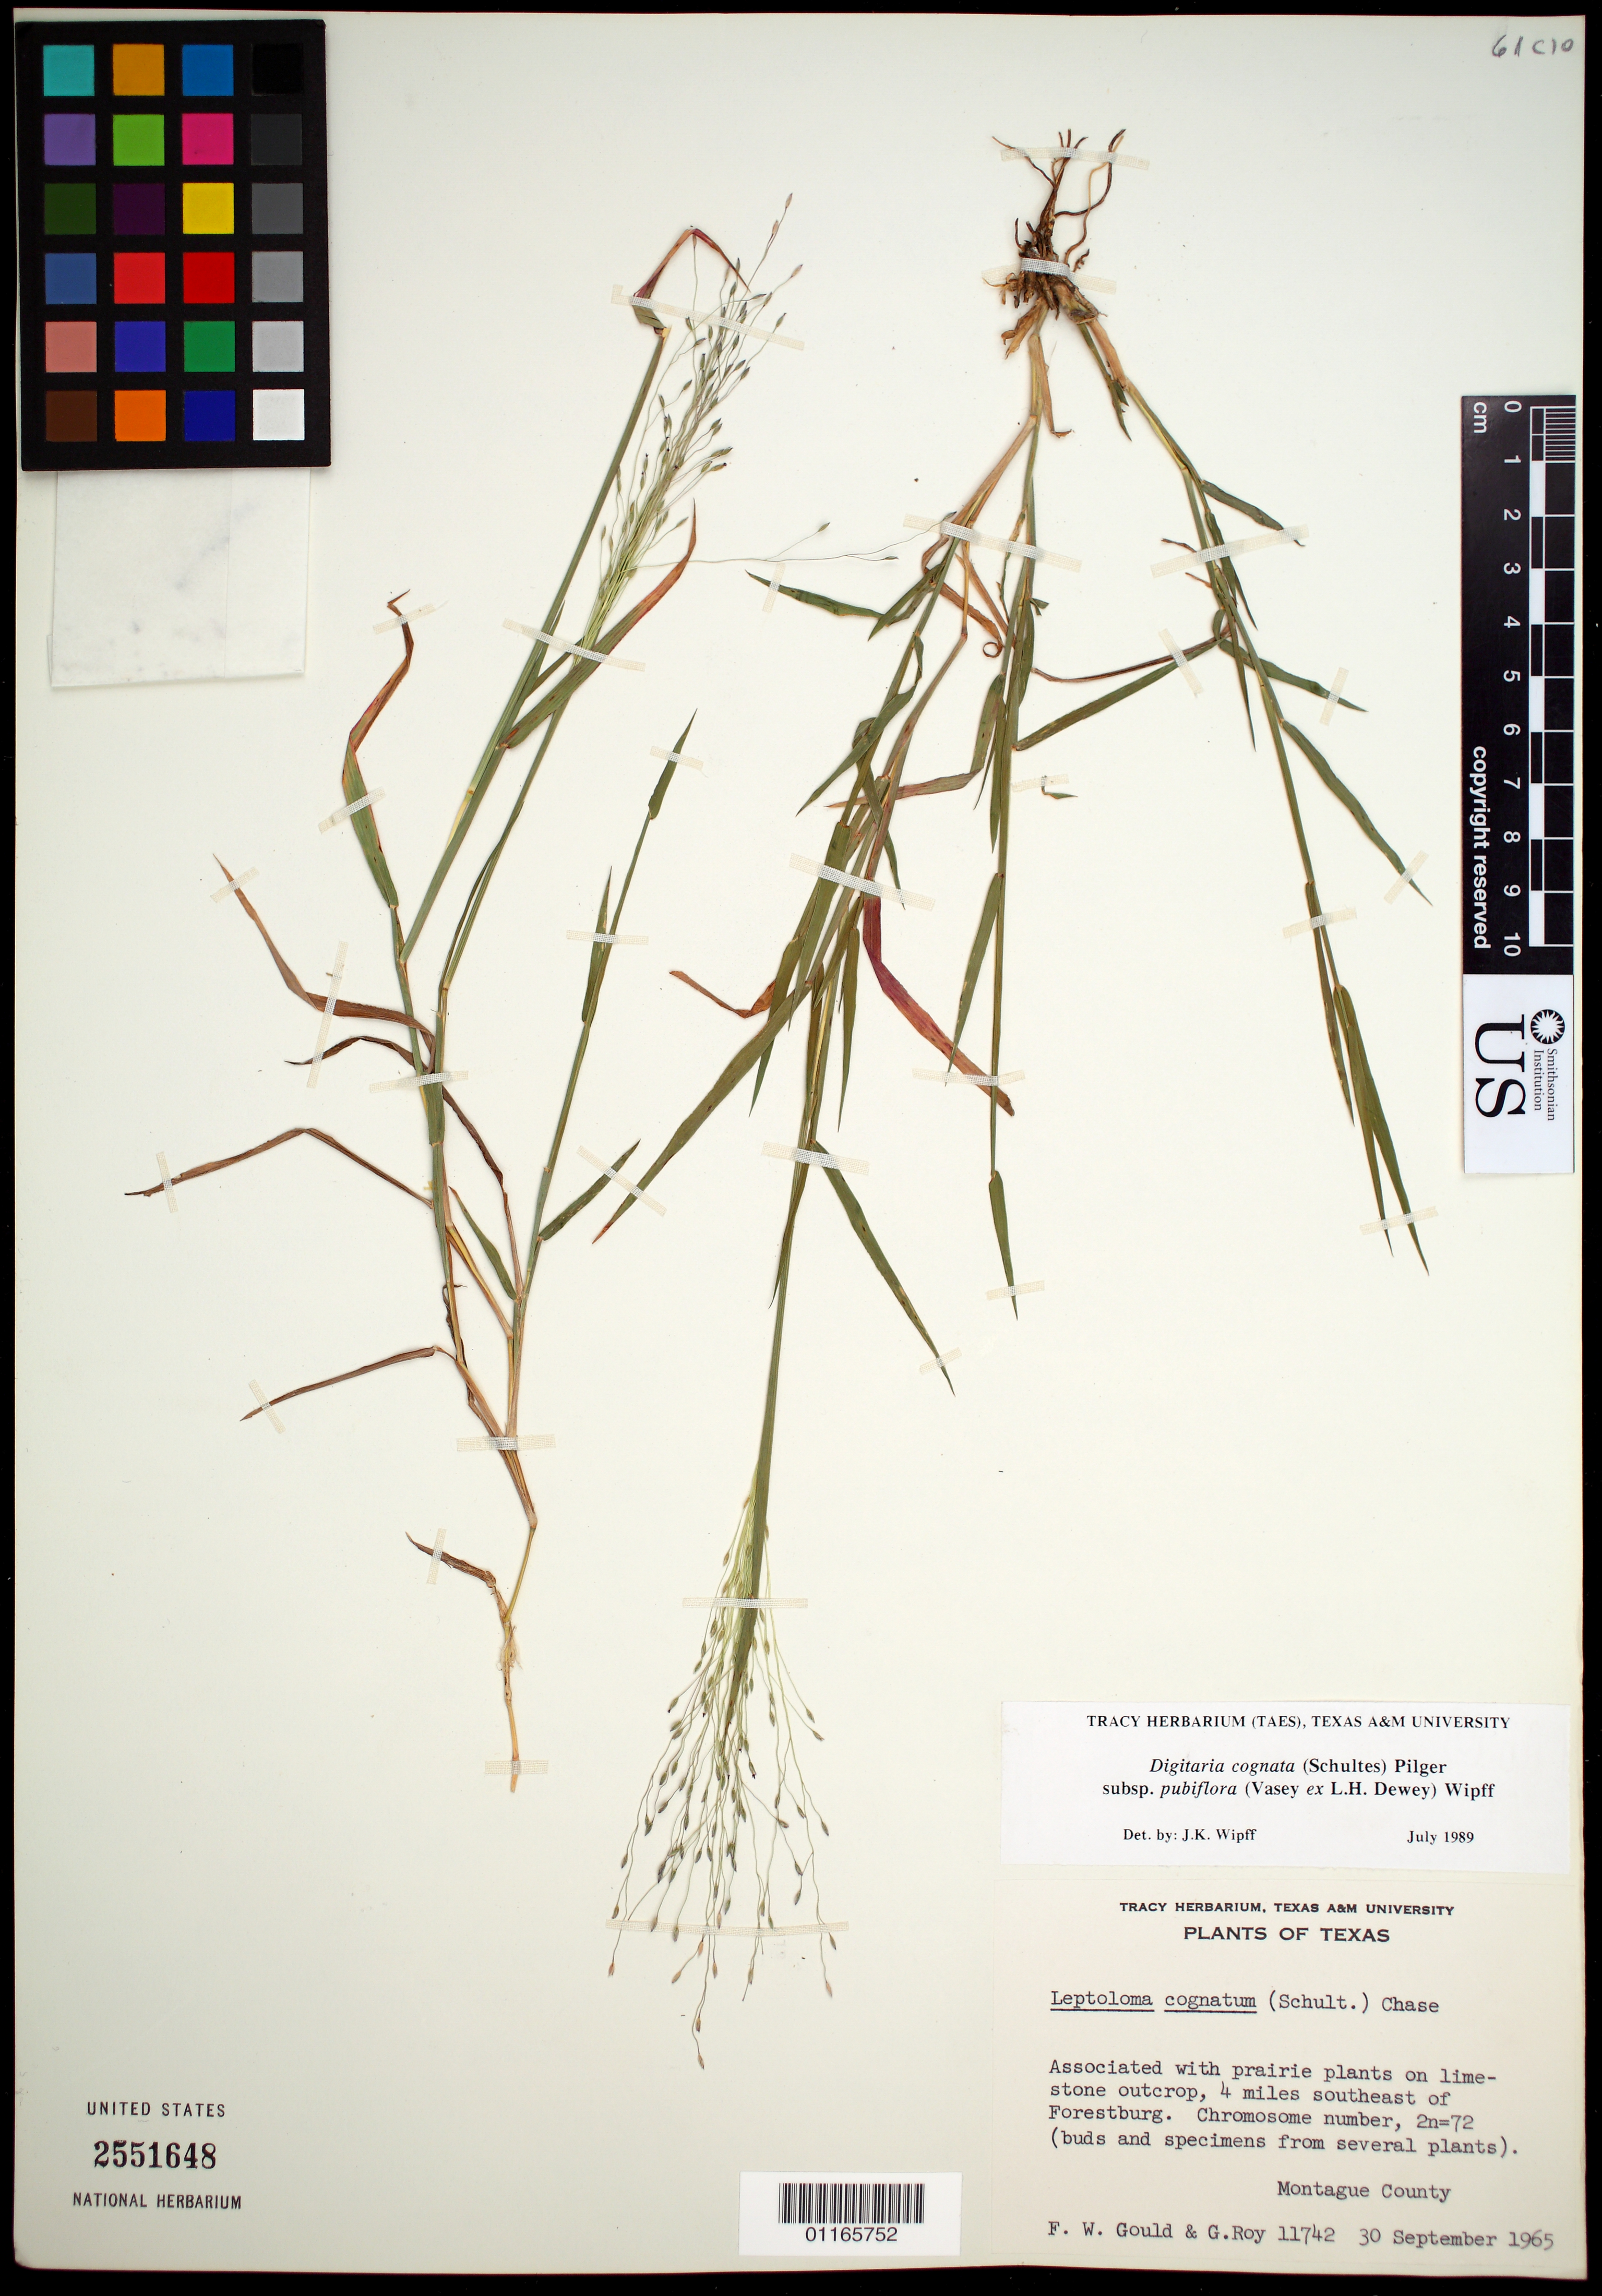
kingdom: Plantae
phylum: Tracheophyta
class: Liliopsida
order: Poales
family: Poaceae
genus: Digitaria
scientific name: Digitaria cognata subsp. pubiflora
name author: (Vasey) Wipff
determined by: Wipff, J. K.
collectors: F. W. Gould & G. Roy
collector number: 11742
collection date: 1965-09-30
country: United States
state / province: Texas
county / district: Montague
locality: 4 miles southeast of Forestburg.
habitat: Associated with prairie plants on limestone outcrop.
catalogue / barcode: US 2551648